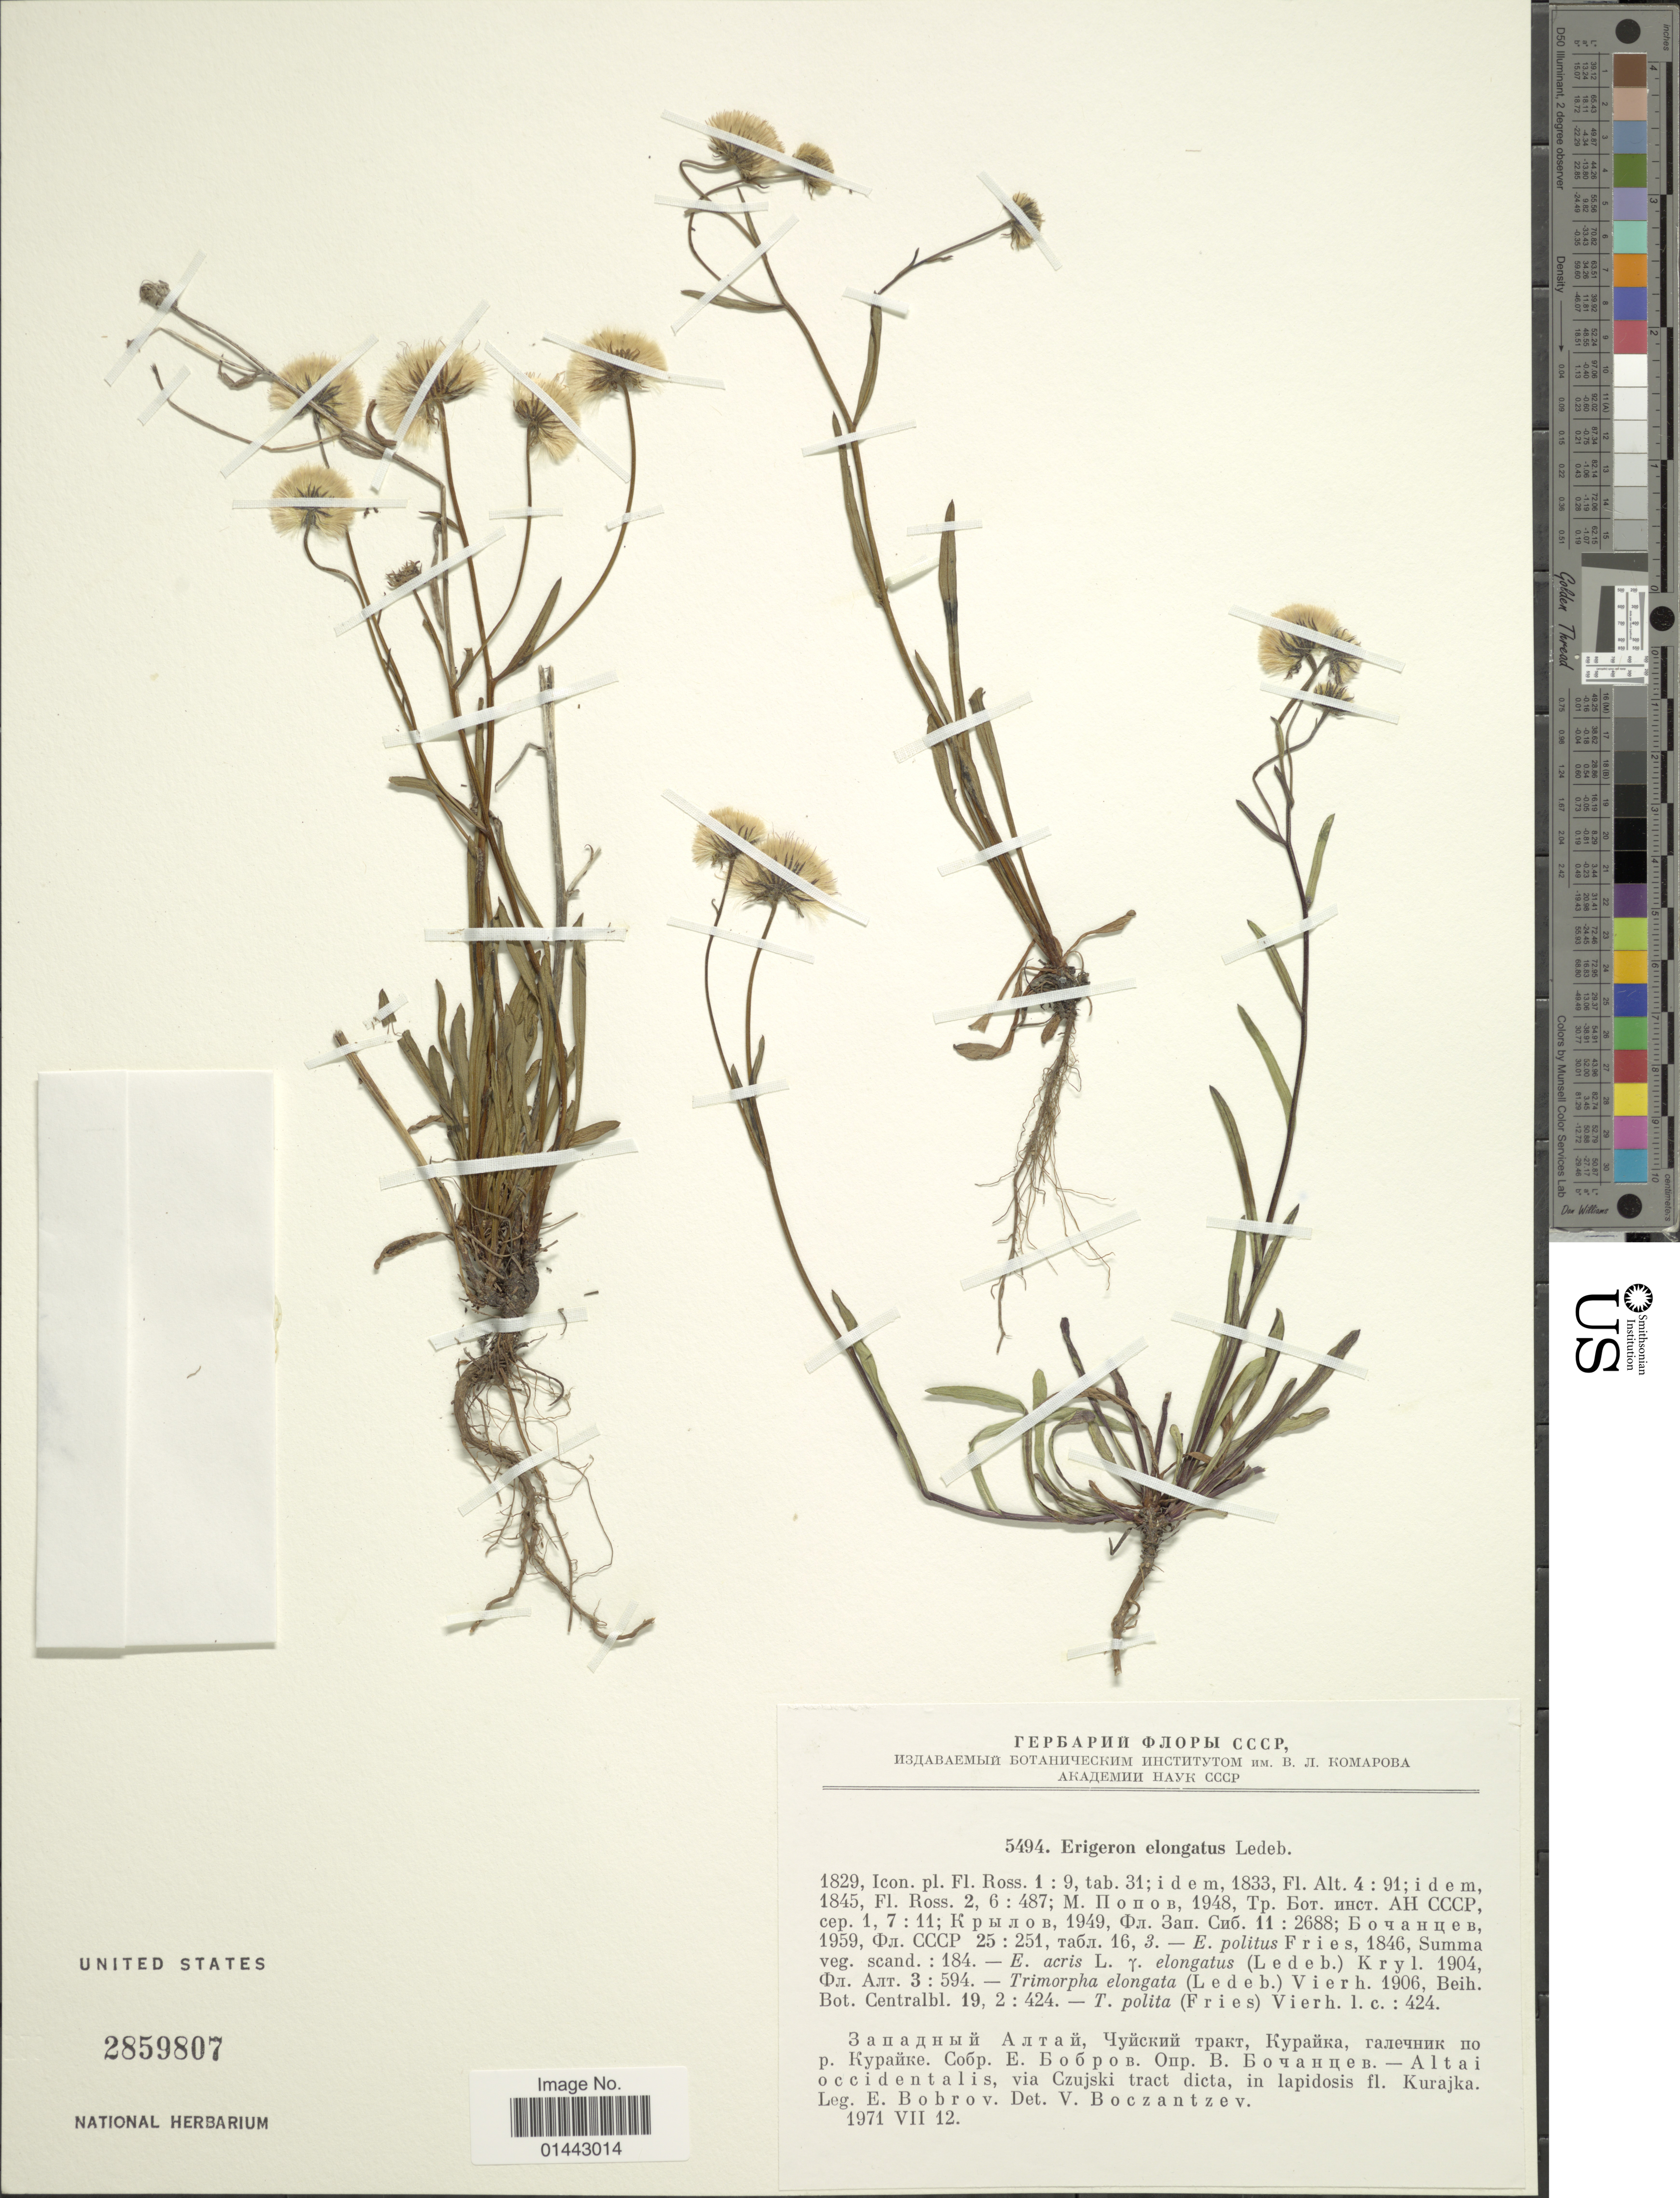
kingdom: Plantae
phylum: Tracheophyta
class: Magnoliopsida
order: Asterales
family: Asteraceae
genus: Erigeron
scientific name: Erigeron elongatus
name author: Ledeb.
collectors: E. Bobrov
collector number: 5494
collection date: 1971-07-12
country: Russian Federation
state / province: Altai Republic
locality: Altai occidentalis, via Czujcki tact dicta, in lapidosis fl. Kurajka.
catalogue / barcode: US 2859807